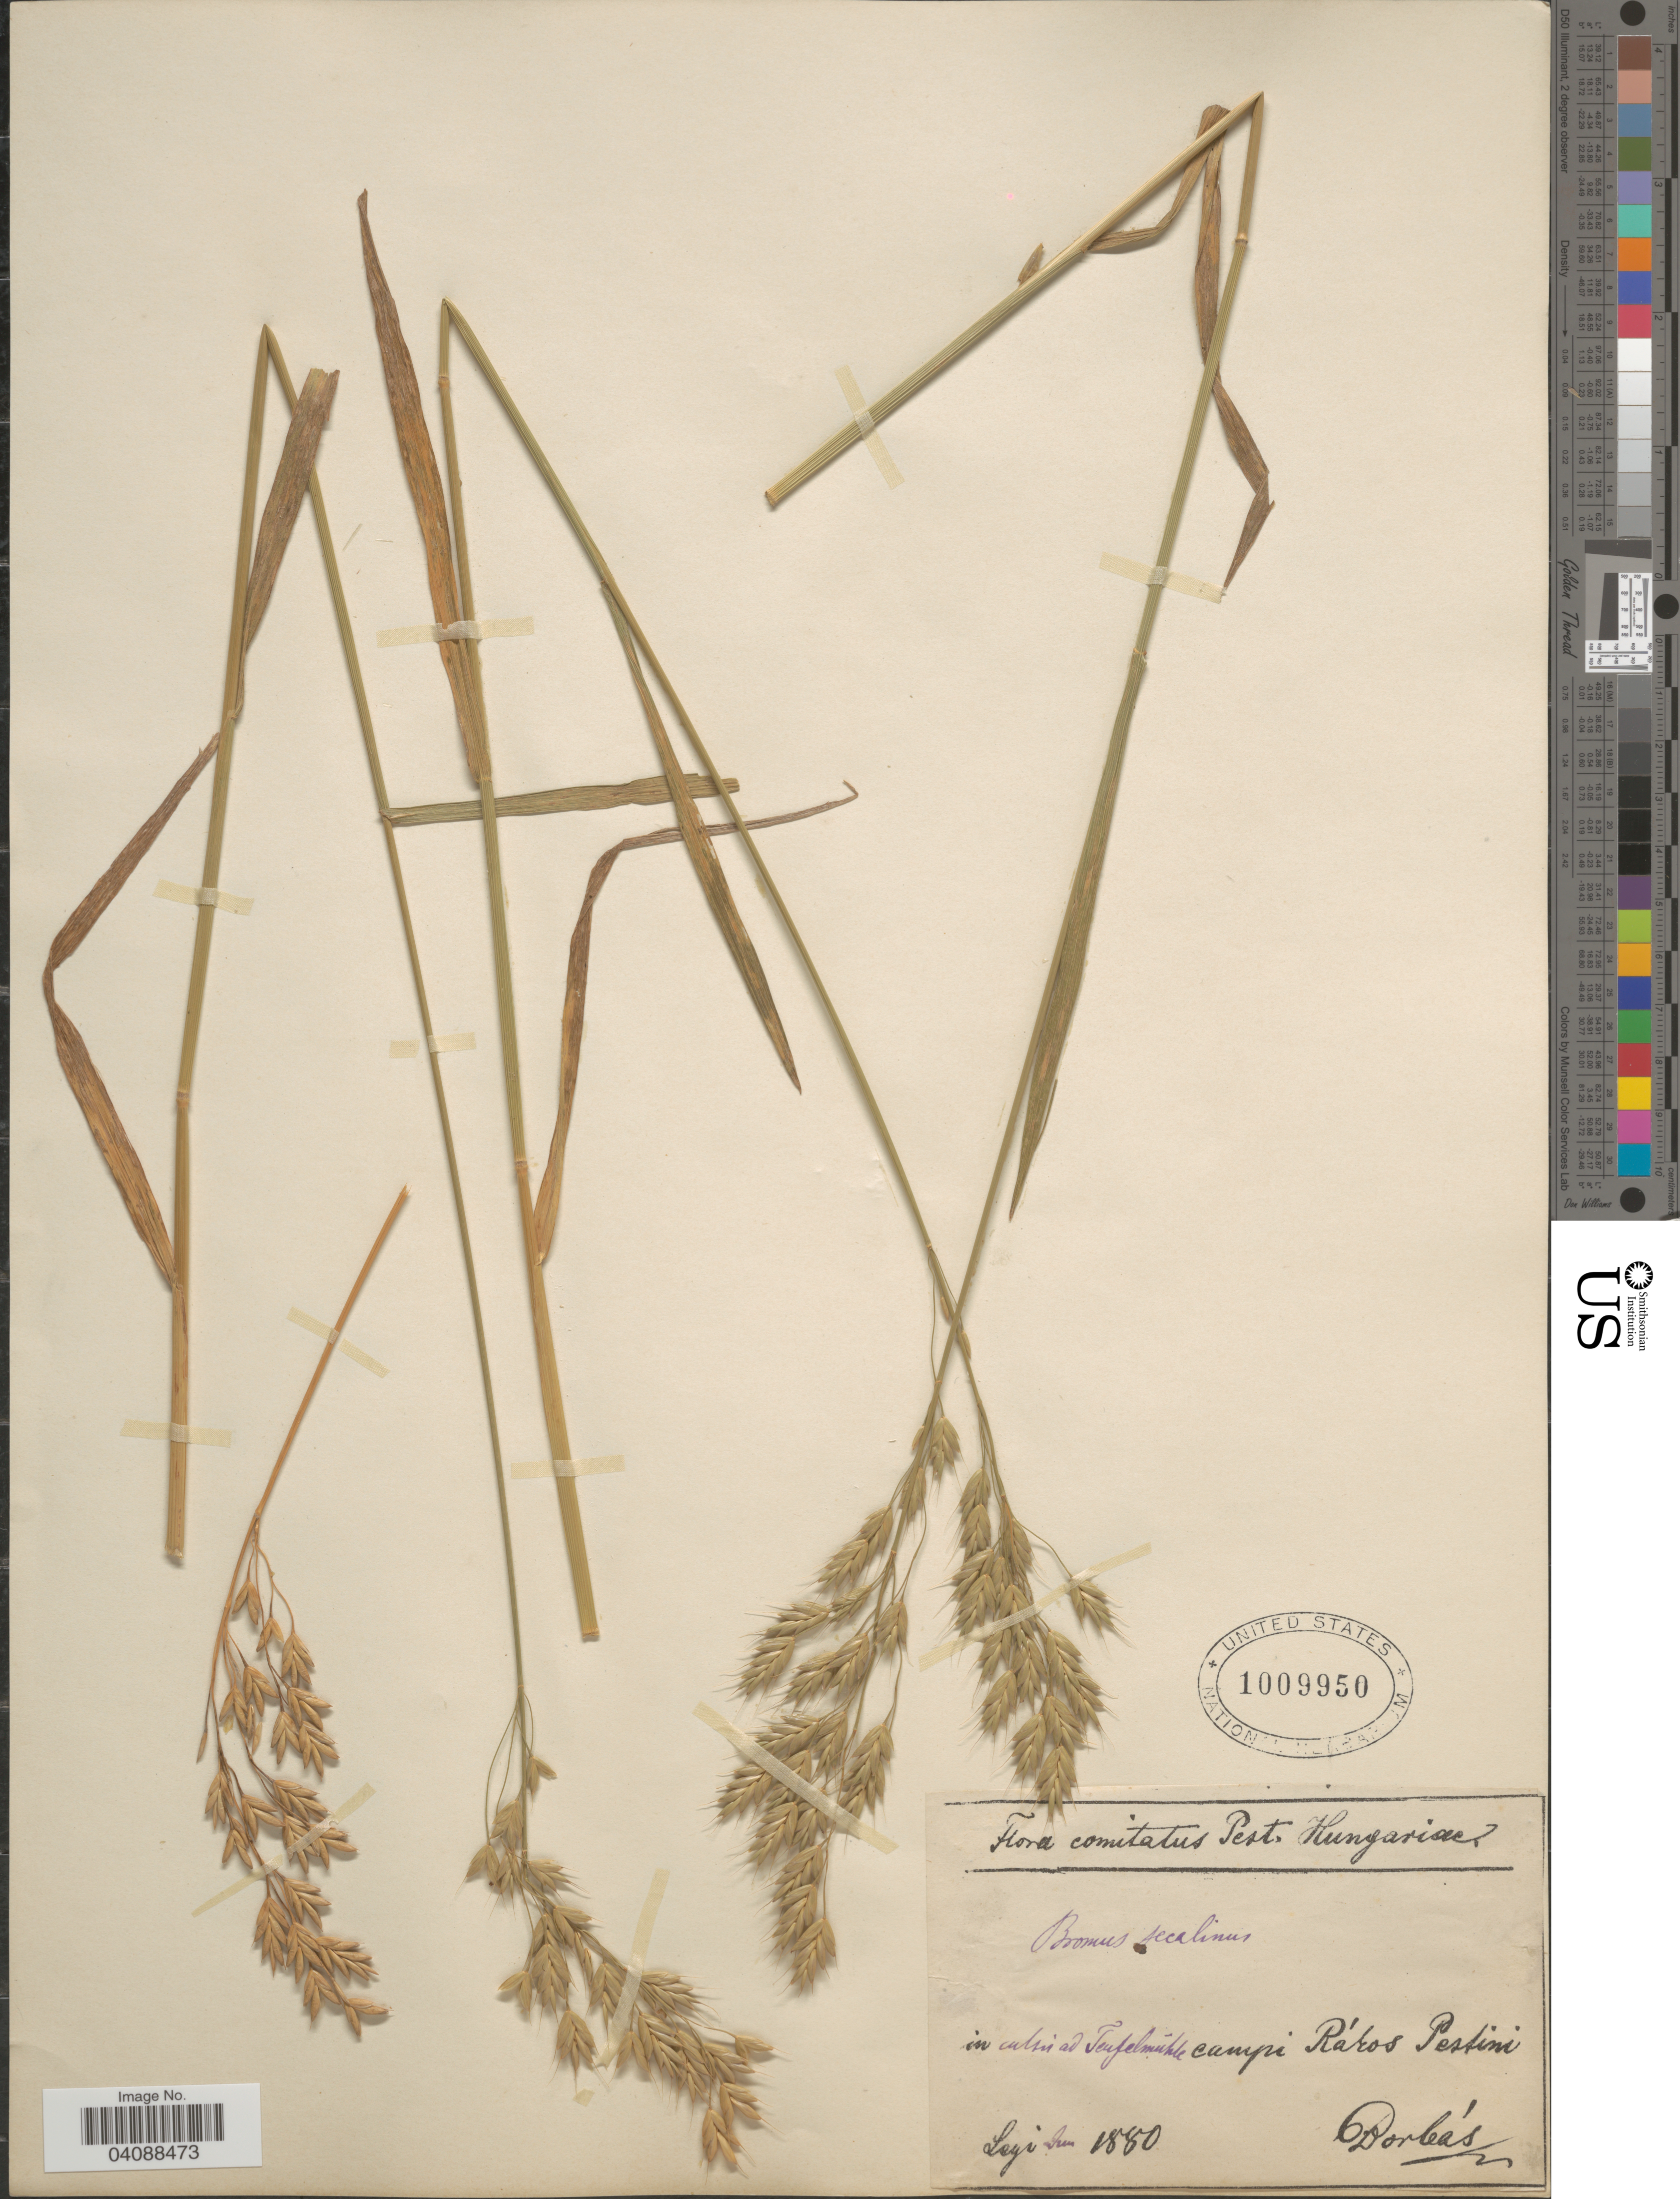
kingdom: Plantae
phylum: Tracheophyta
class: Liliopsida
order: Poales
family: Poaceae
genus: Bromus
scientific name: Bromus secalinus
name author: L.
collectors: V. von Borbás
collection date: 1880-06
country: Hungary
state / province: Pest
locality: Comitatus Pest. Hungariae. In calsis ad Teufelmühle campi Rákos Pestini.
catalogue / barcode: US 1009950